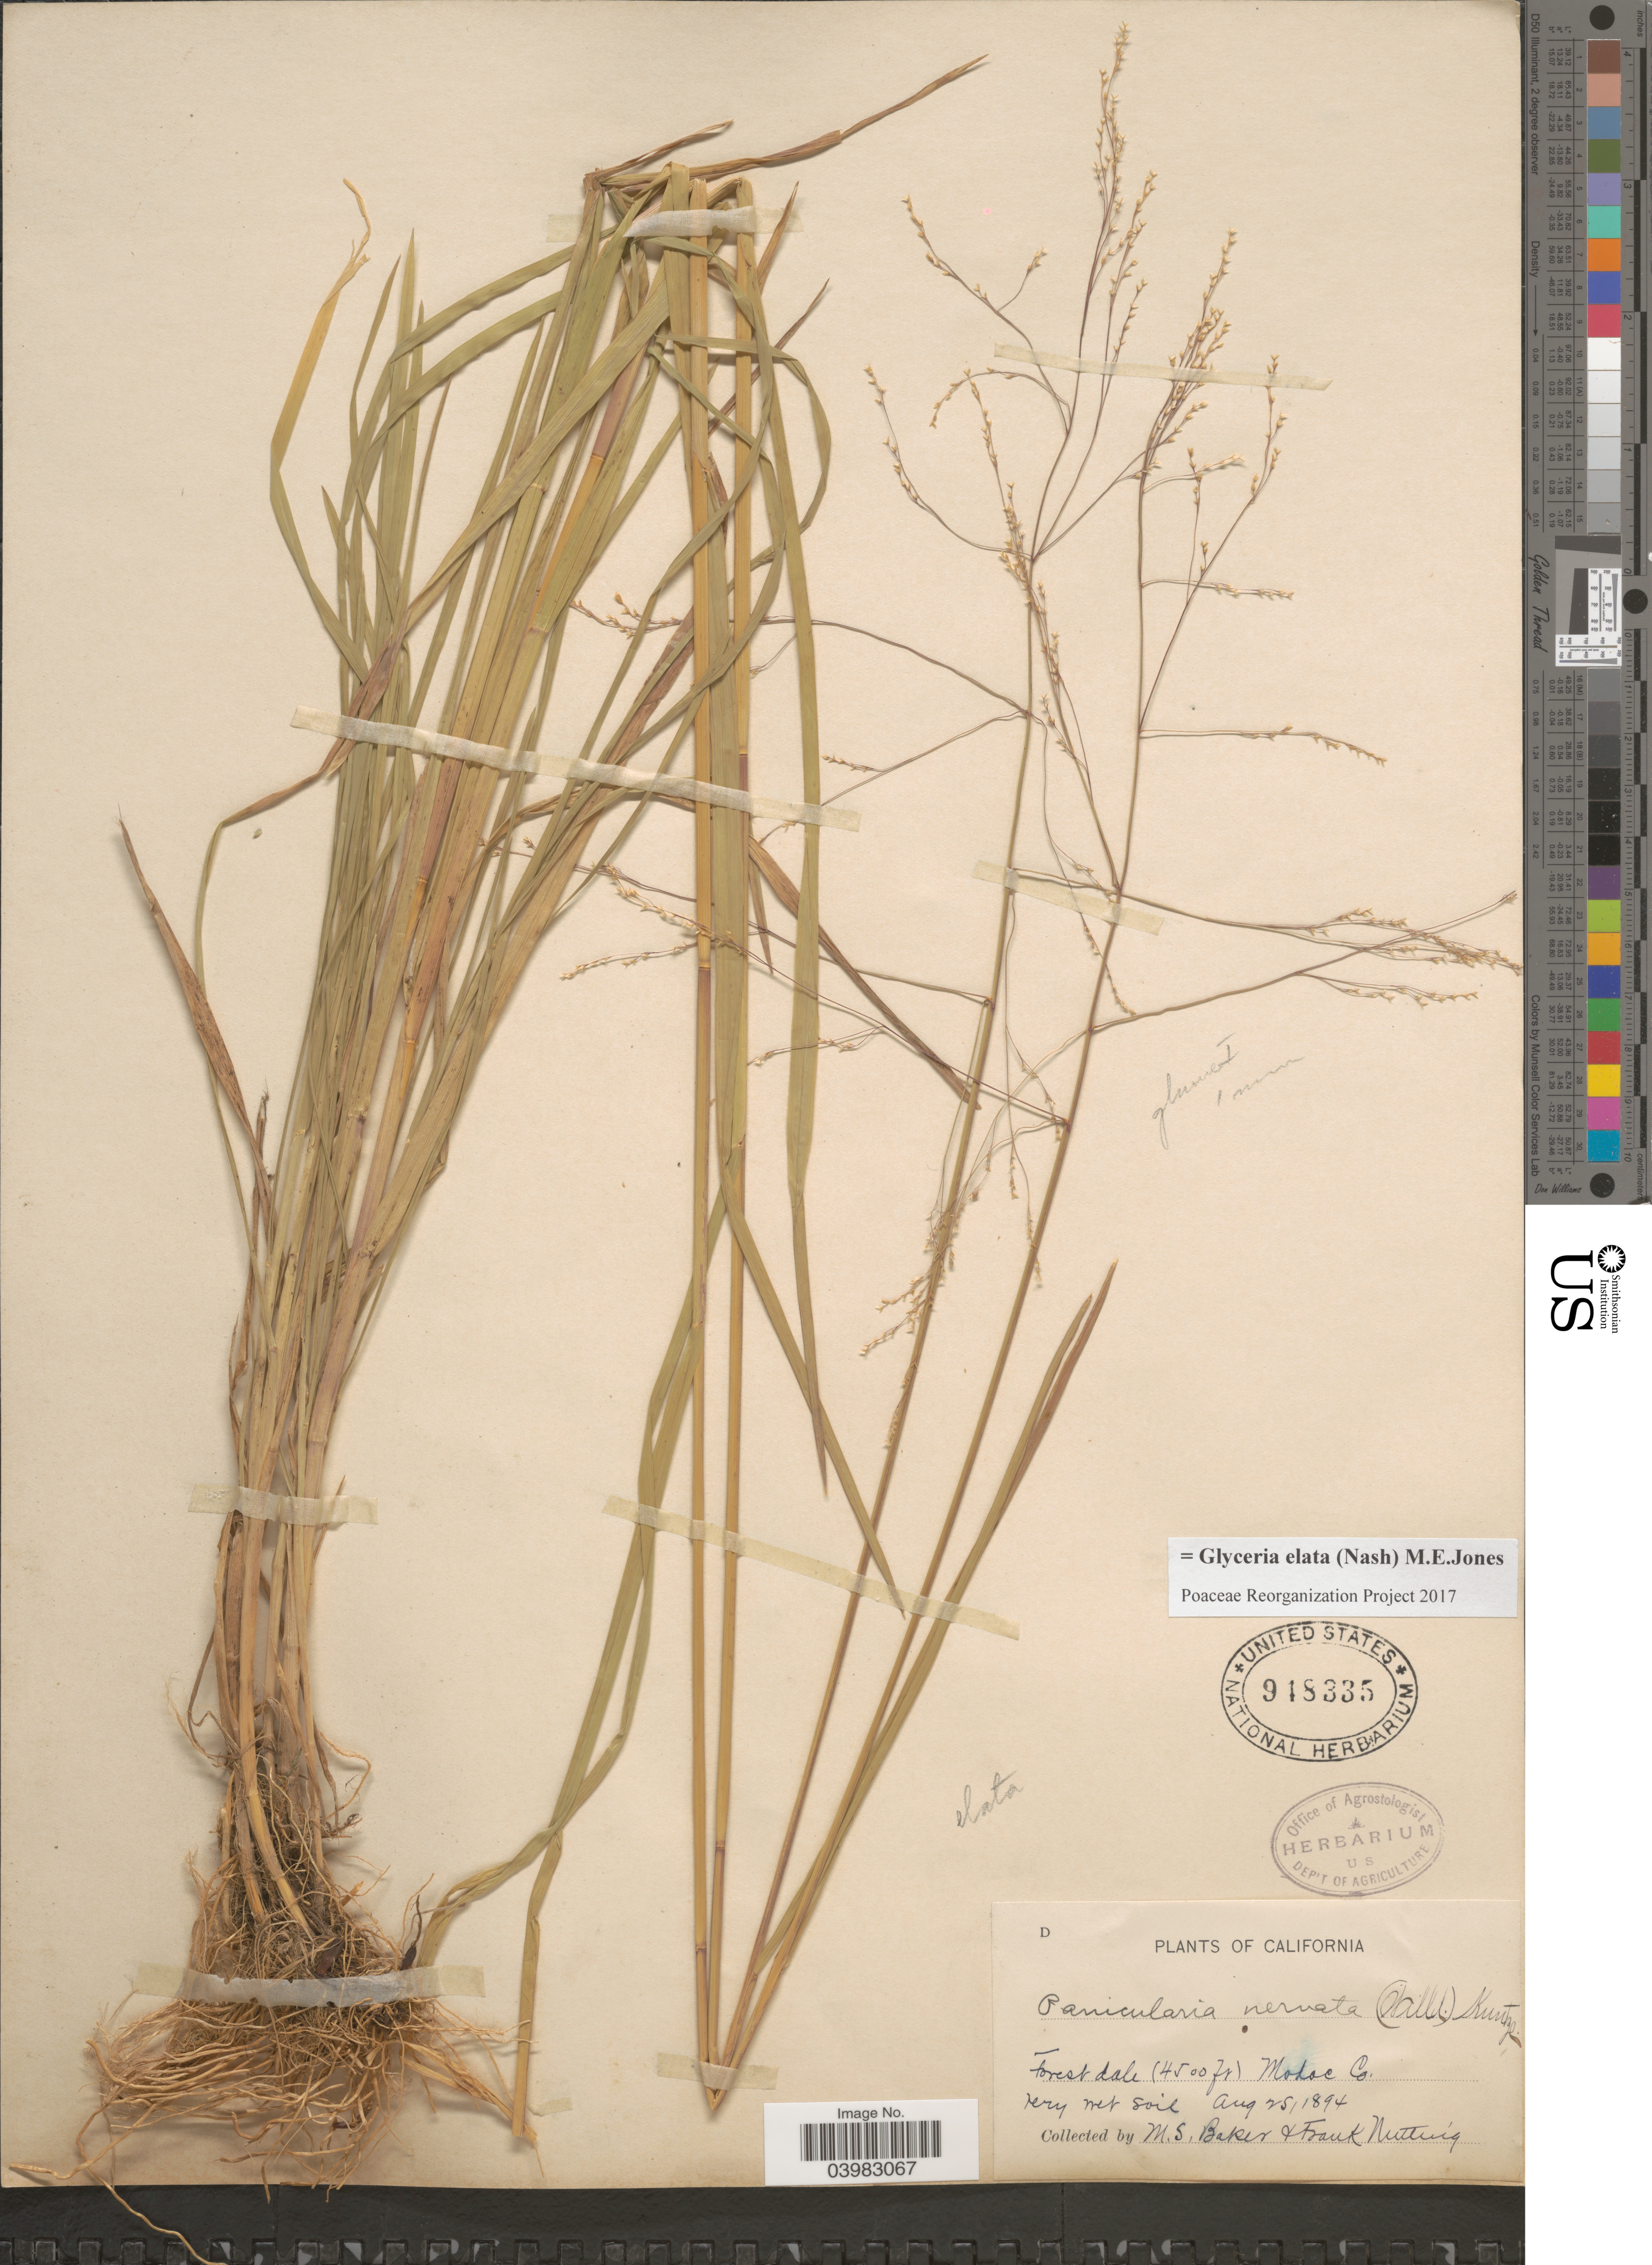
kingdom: Plantae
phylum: Tracheophyta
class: Liliopsida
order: Poales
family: Poaceae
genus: Glyceria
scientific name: Glyceria elata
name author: (Nash) M.E. Jones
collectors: M. S. Baker & F. Nutting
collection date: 1894-08-25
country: United States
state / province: California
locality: Motoc Co.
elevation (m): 1372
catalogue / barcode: US 948335